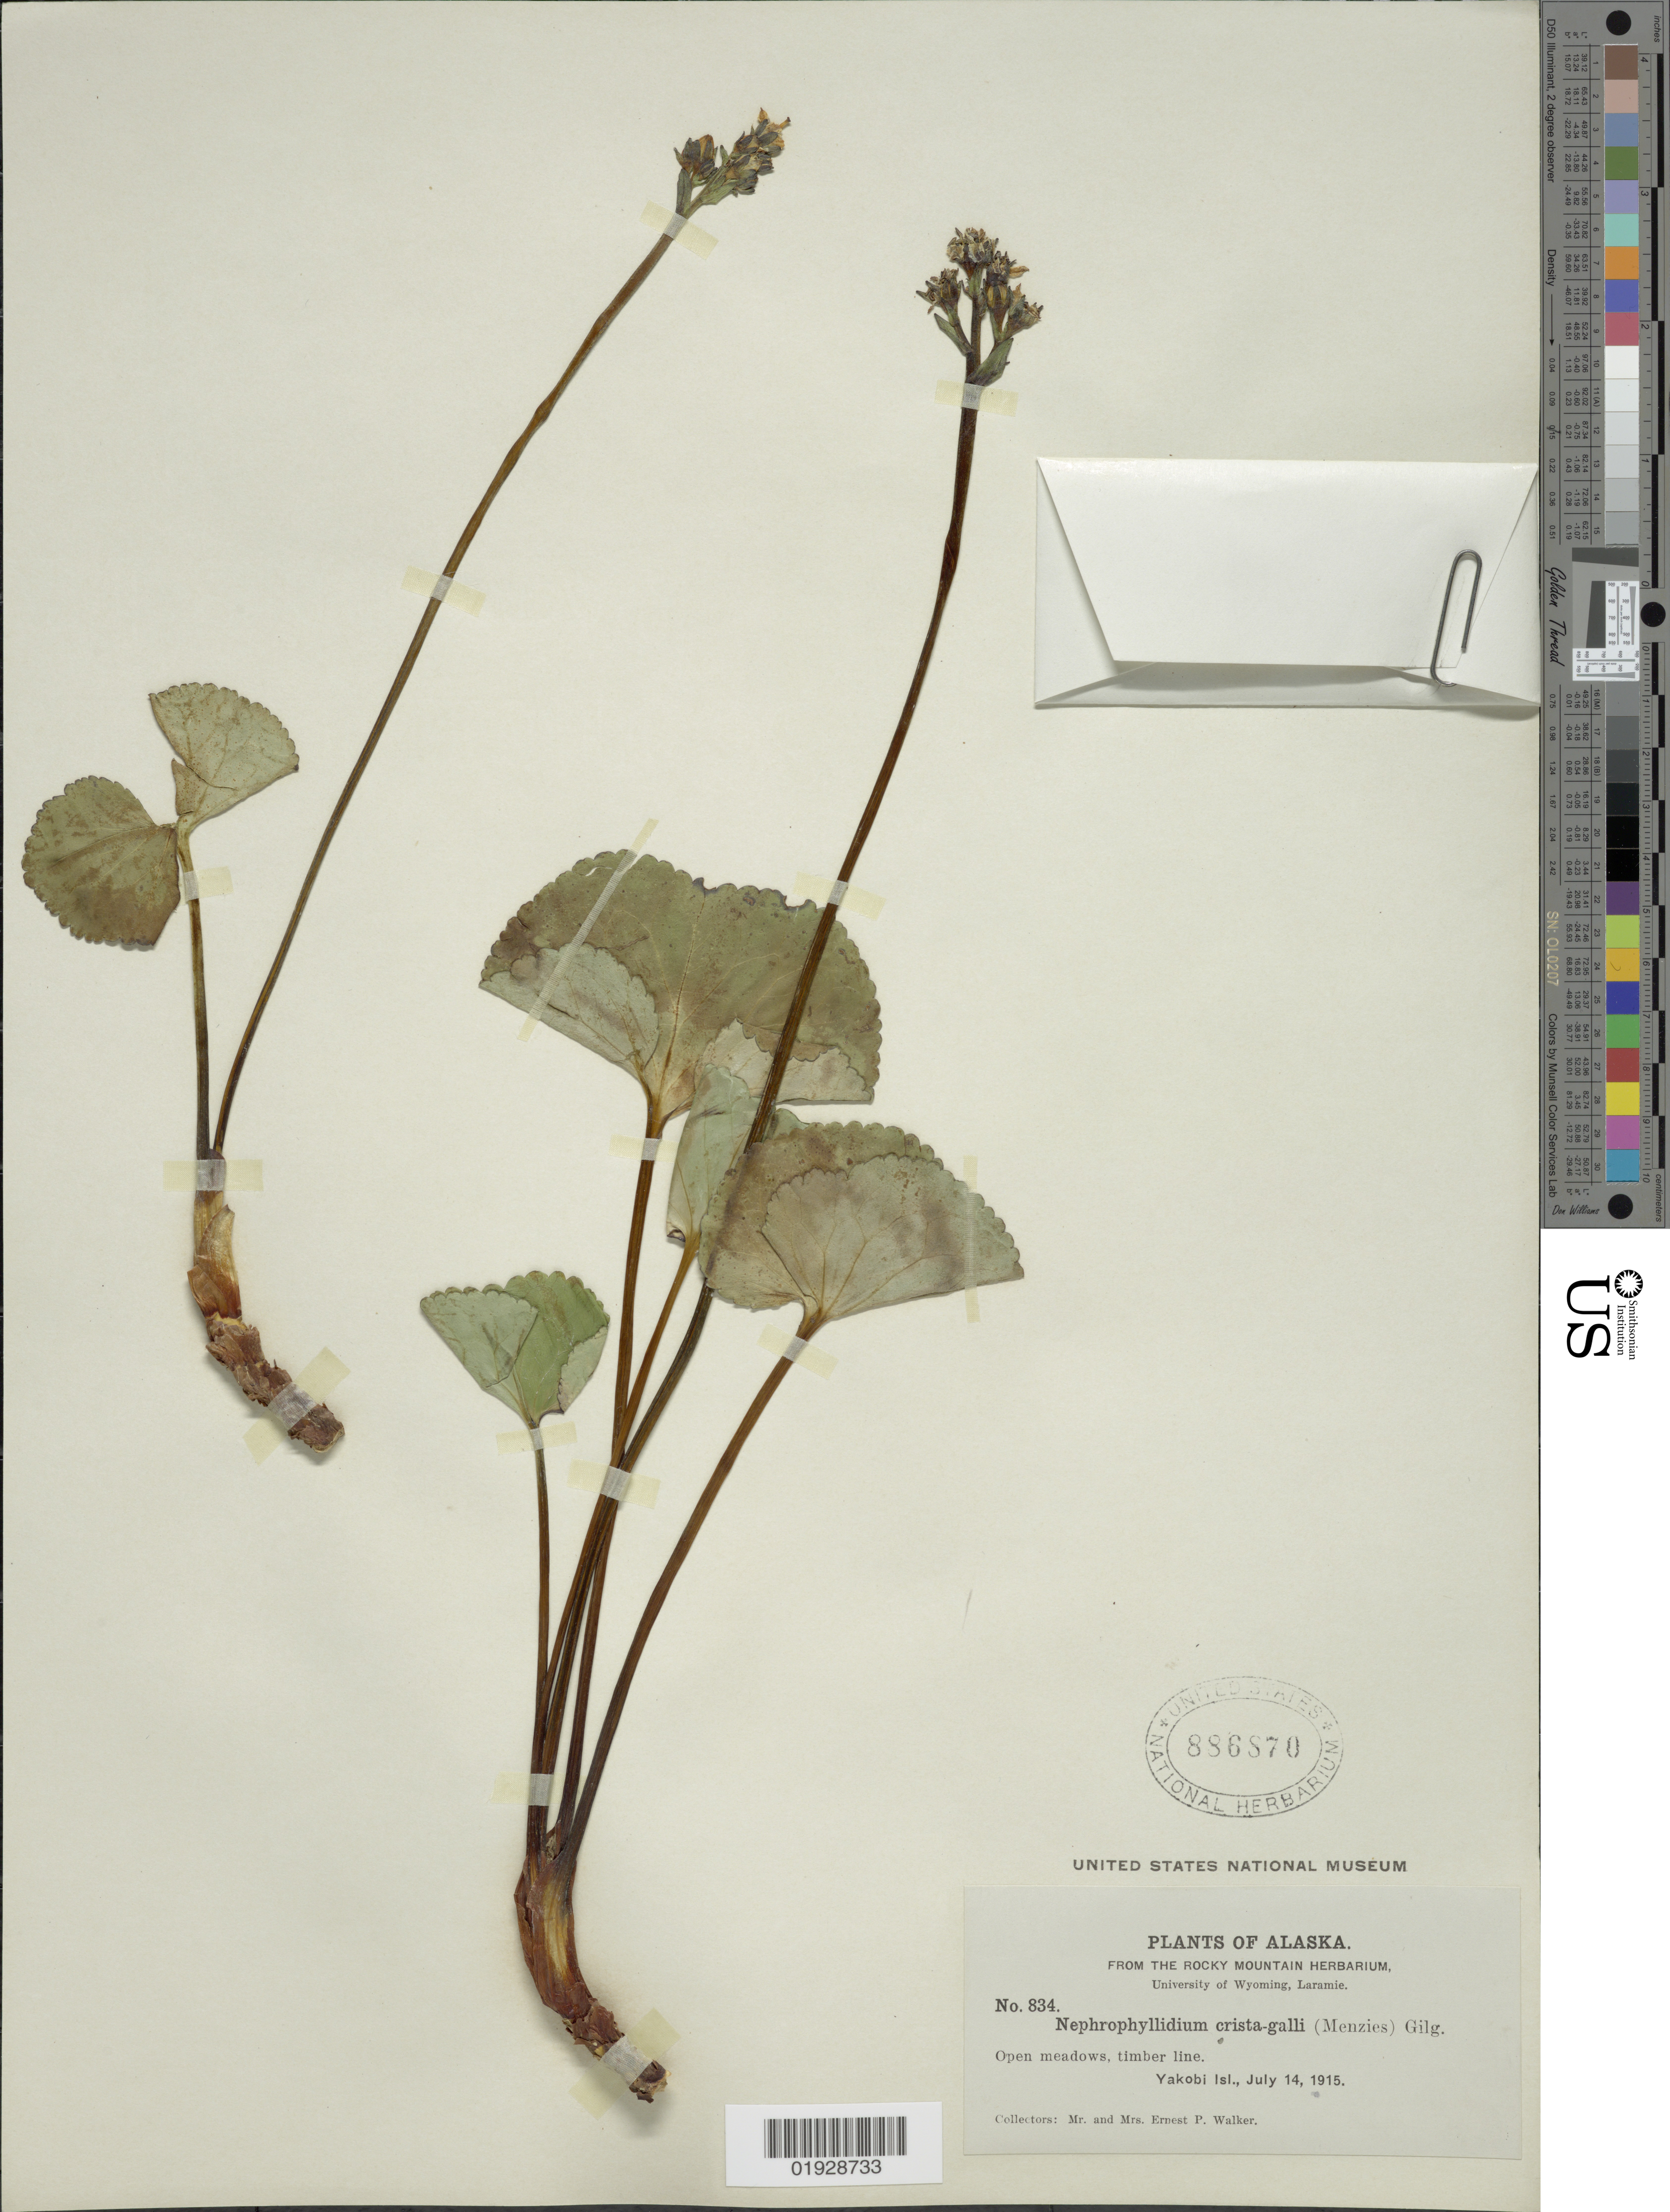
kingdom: Plantae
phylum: Tracheophyta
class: Magnoliopsida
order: Asterales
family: Menyanthaceae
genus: Nephrophyllidium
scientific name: Nephrophyllidium crista-galli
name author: (Menzies ex Hook.) Gilg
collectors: E. P. Walker & E. Walker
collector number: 834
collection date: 1915-07-14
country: United States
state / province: Alaska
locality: Yakobi Isl.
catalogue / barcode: US 886870